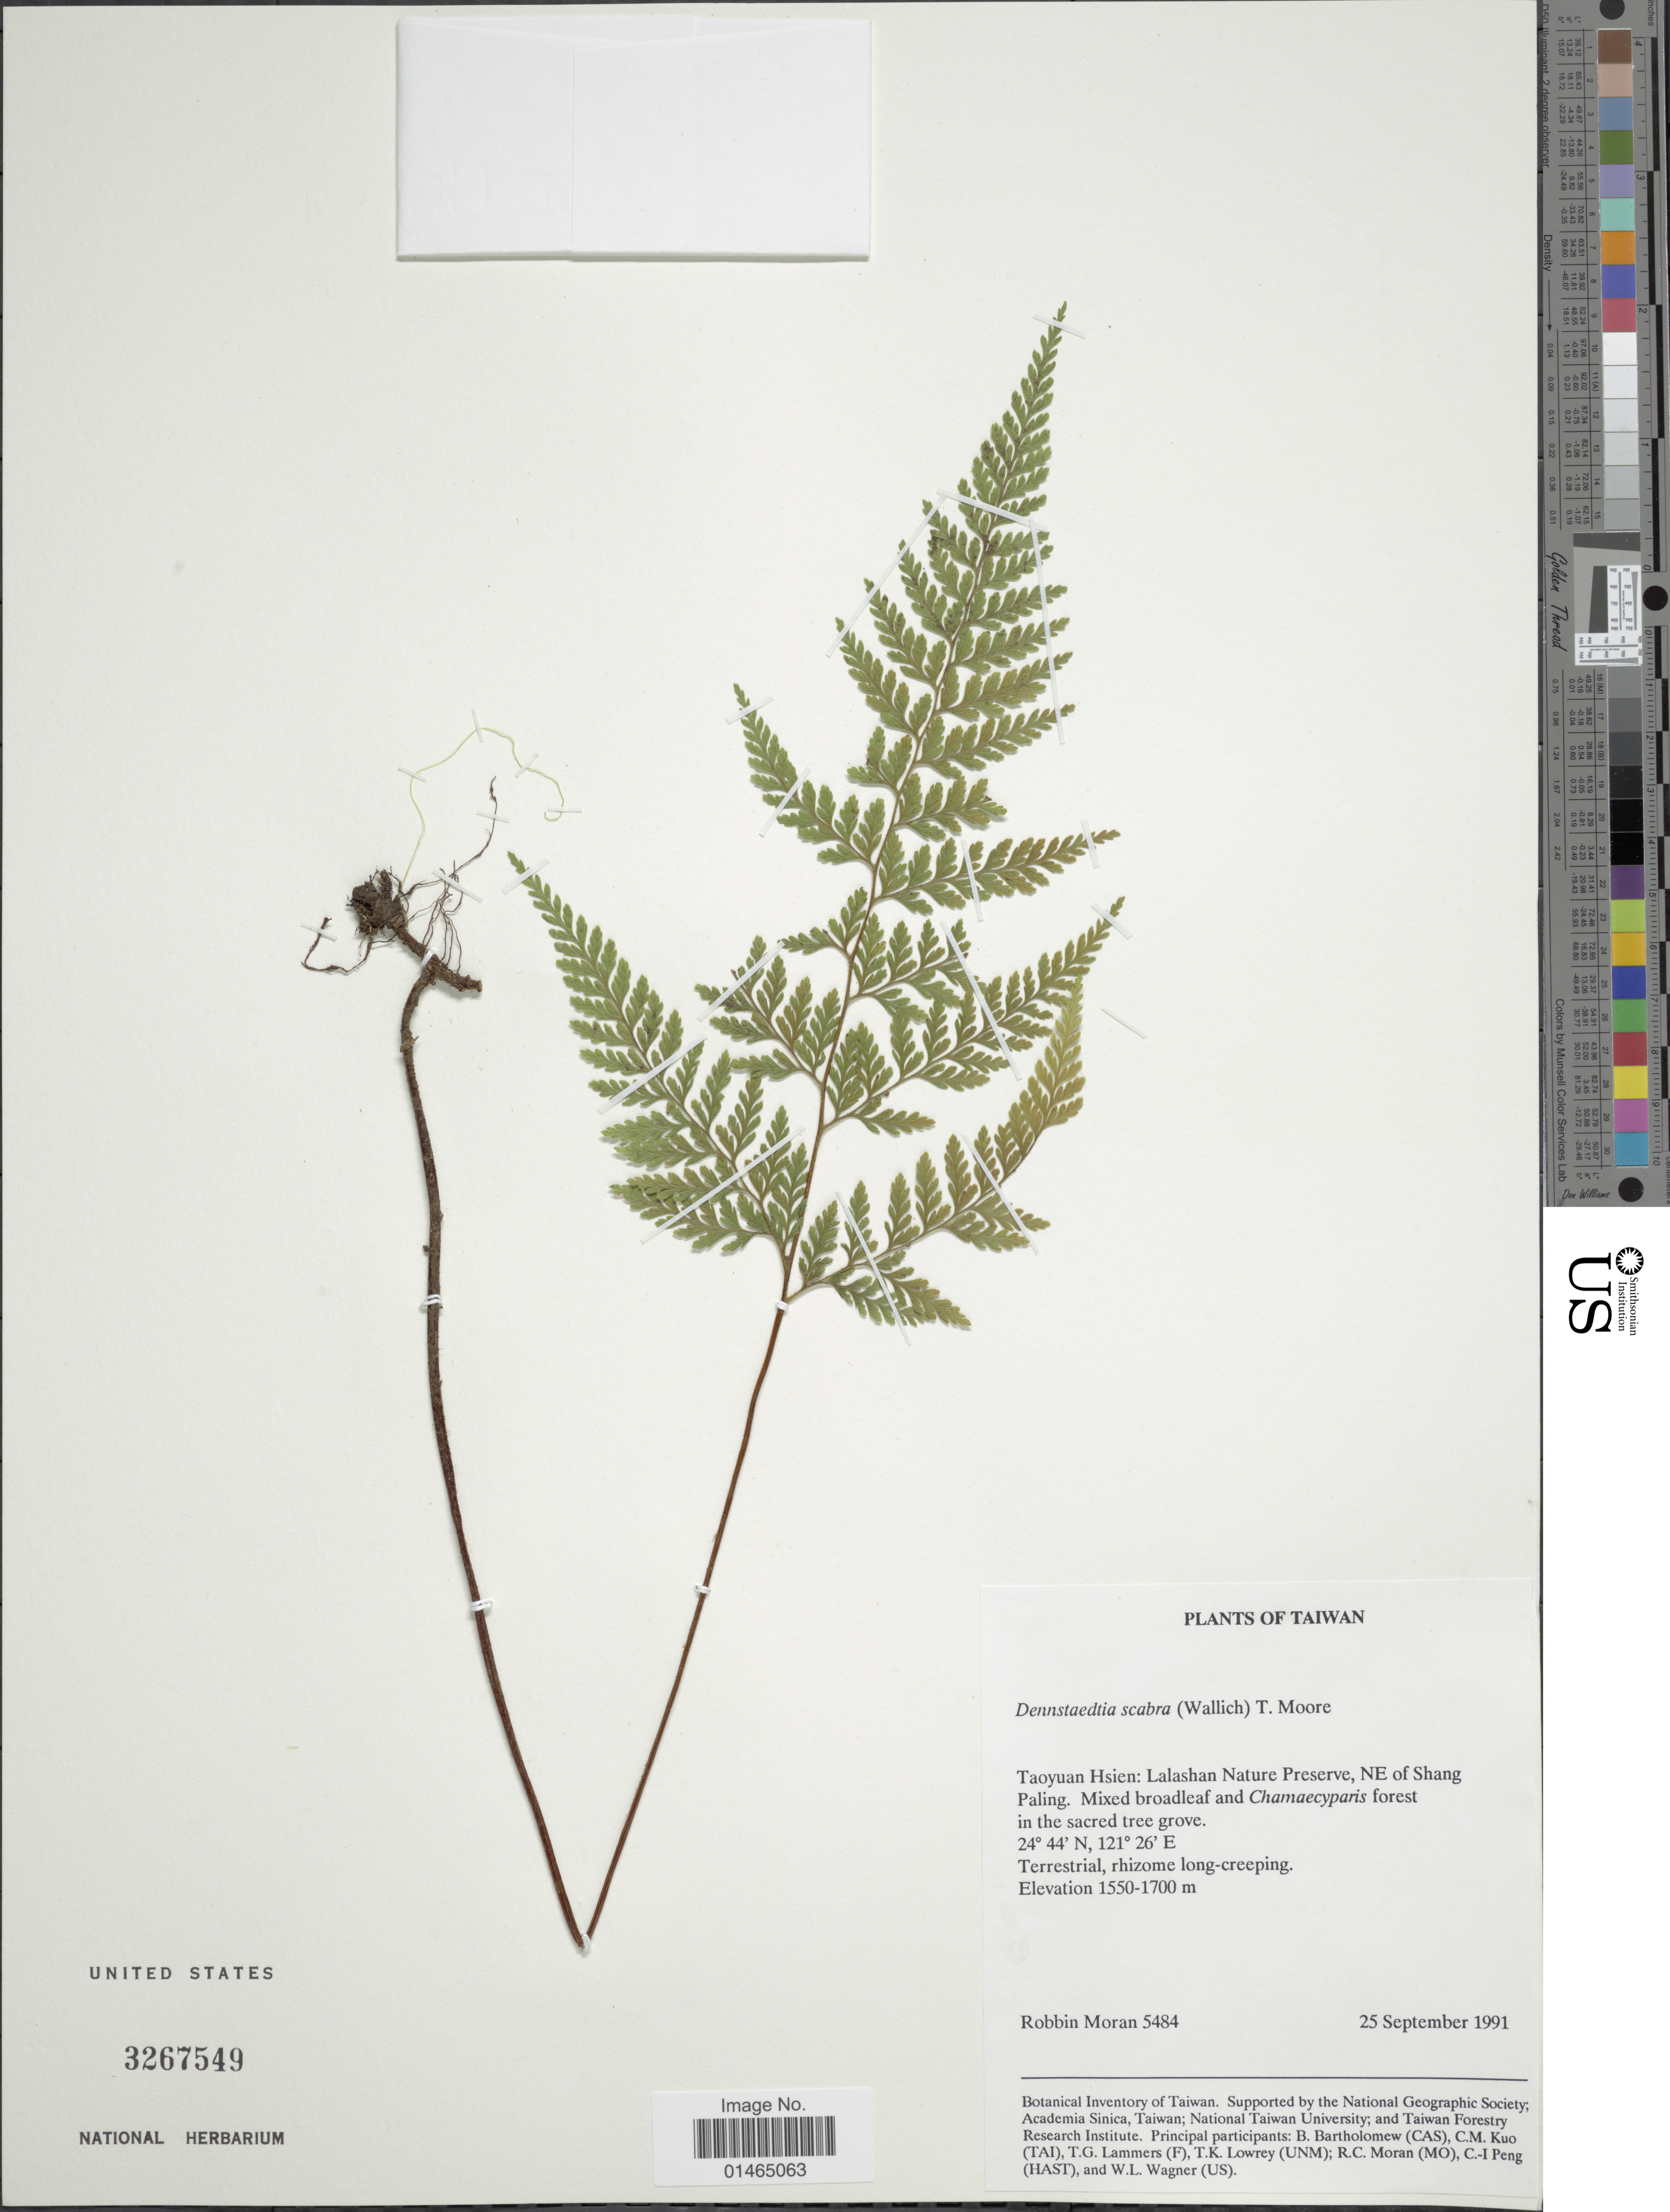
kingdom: Plantae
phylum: Tracheophyta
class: Polypodiopsida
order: Polypodiales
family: Dennstaedtiaceae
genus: Dennstaedtia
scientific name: Dennstaedtia scabra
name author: (Wall. ex Hook.) T. Moore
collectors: R. C. Moran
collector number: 5484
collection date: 1991-09-25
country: Taiwan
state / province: Taoyuan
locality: Taoyuan Hsien: Lalashan Nature Preserve, NE of Shang Paling.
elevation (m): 1550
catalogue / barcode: US 3267549